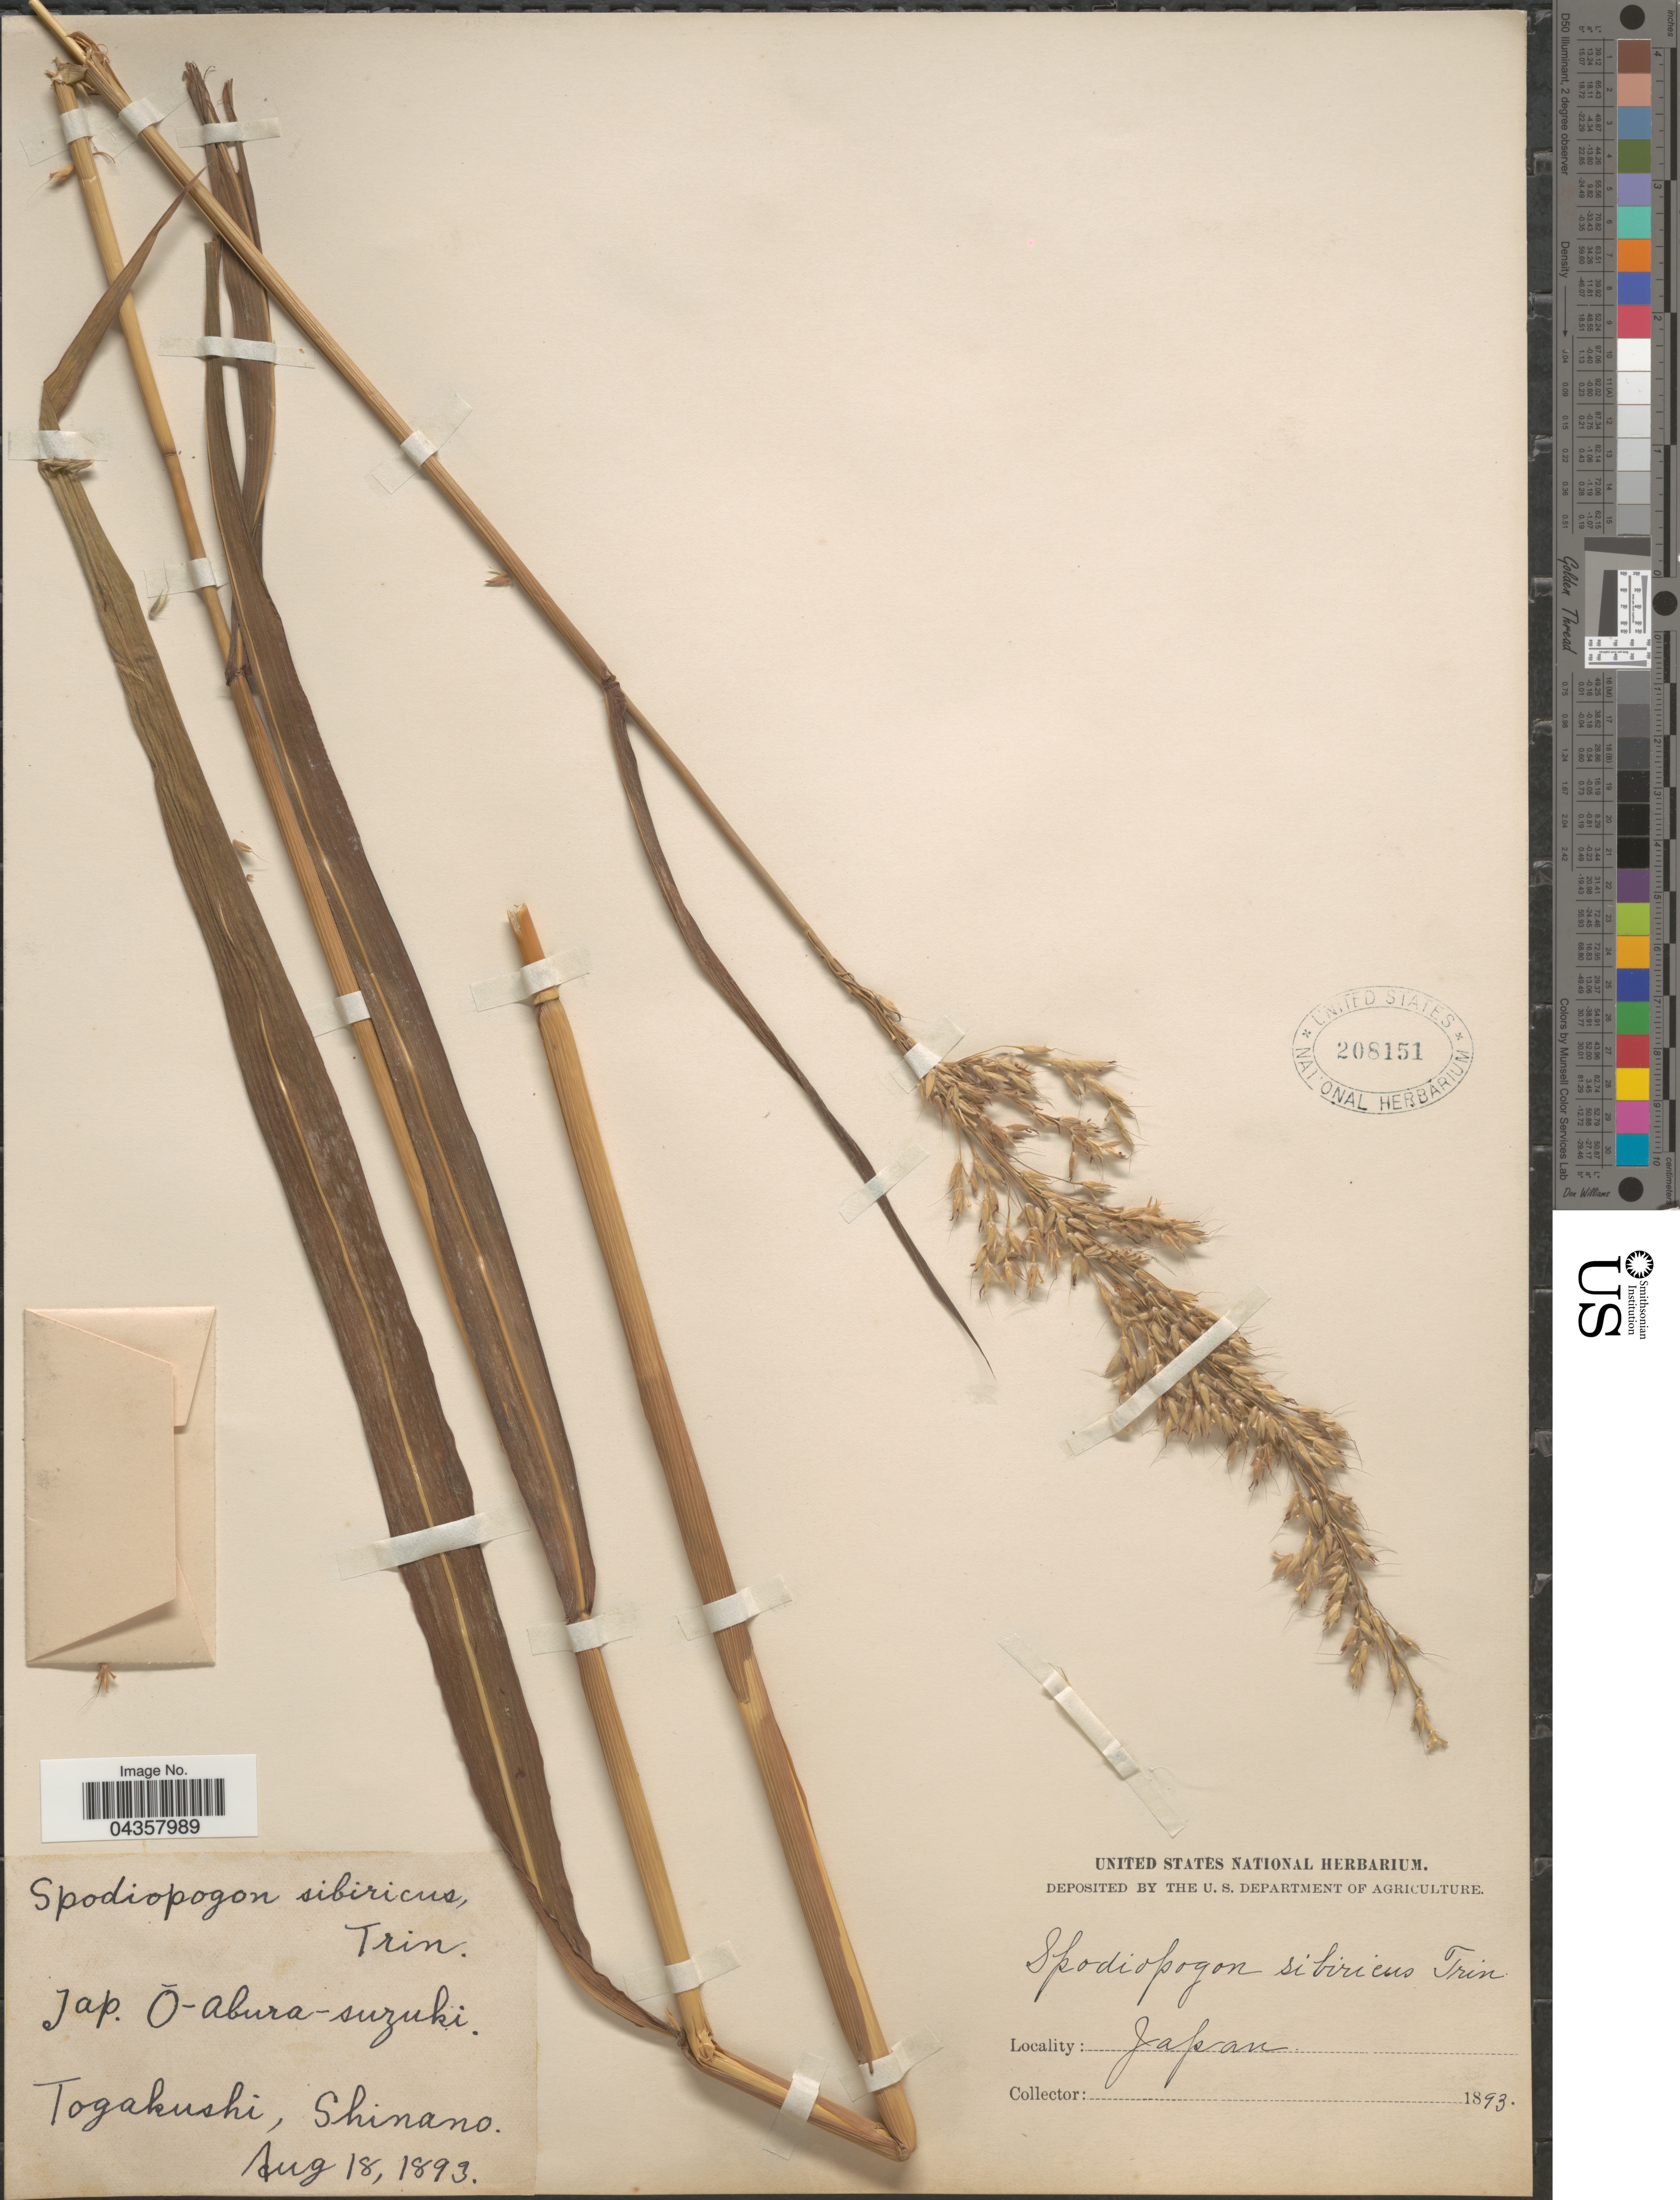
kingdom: Plantae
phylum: Tracheophyta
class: Liliopsida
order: Poales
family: Poaceae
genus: Spodiopogon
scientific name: Spodiopogon sibiricus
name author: Trin.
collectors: T. Shinano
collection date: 1893-08-18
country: Japan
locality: Ō-abura-suzuki.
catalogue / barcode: US 208151